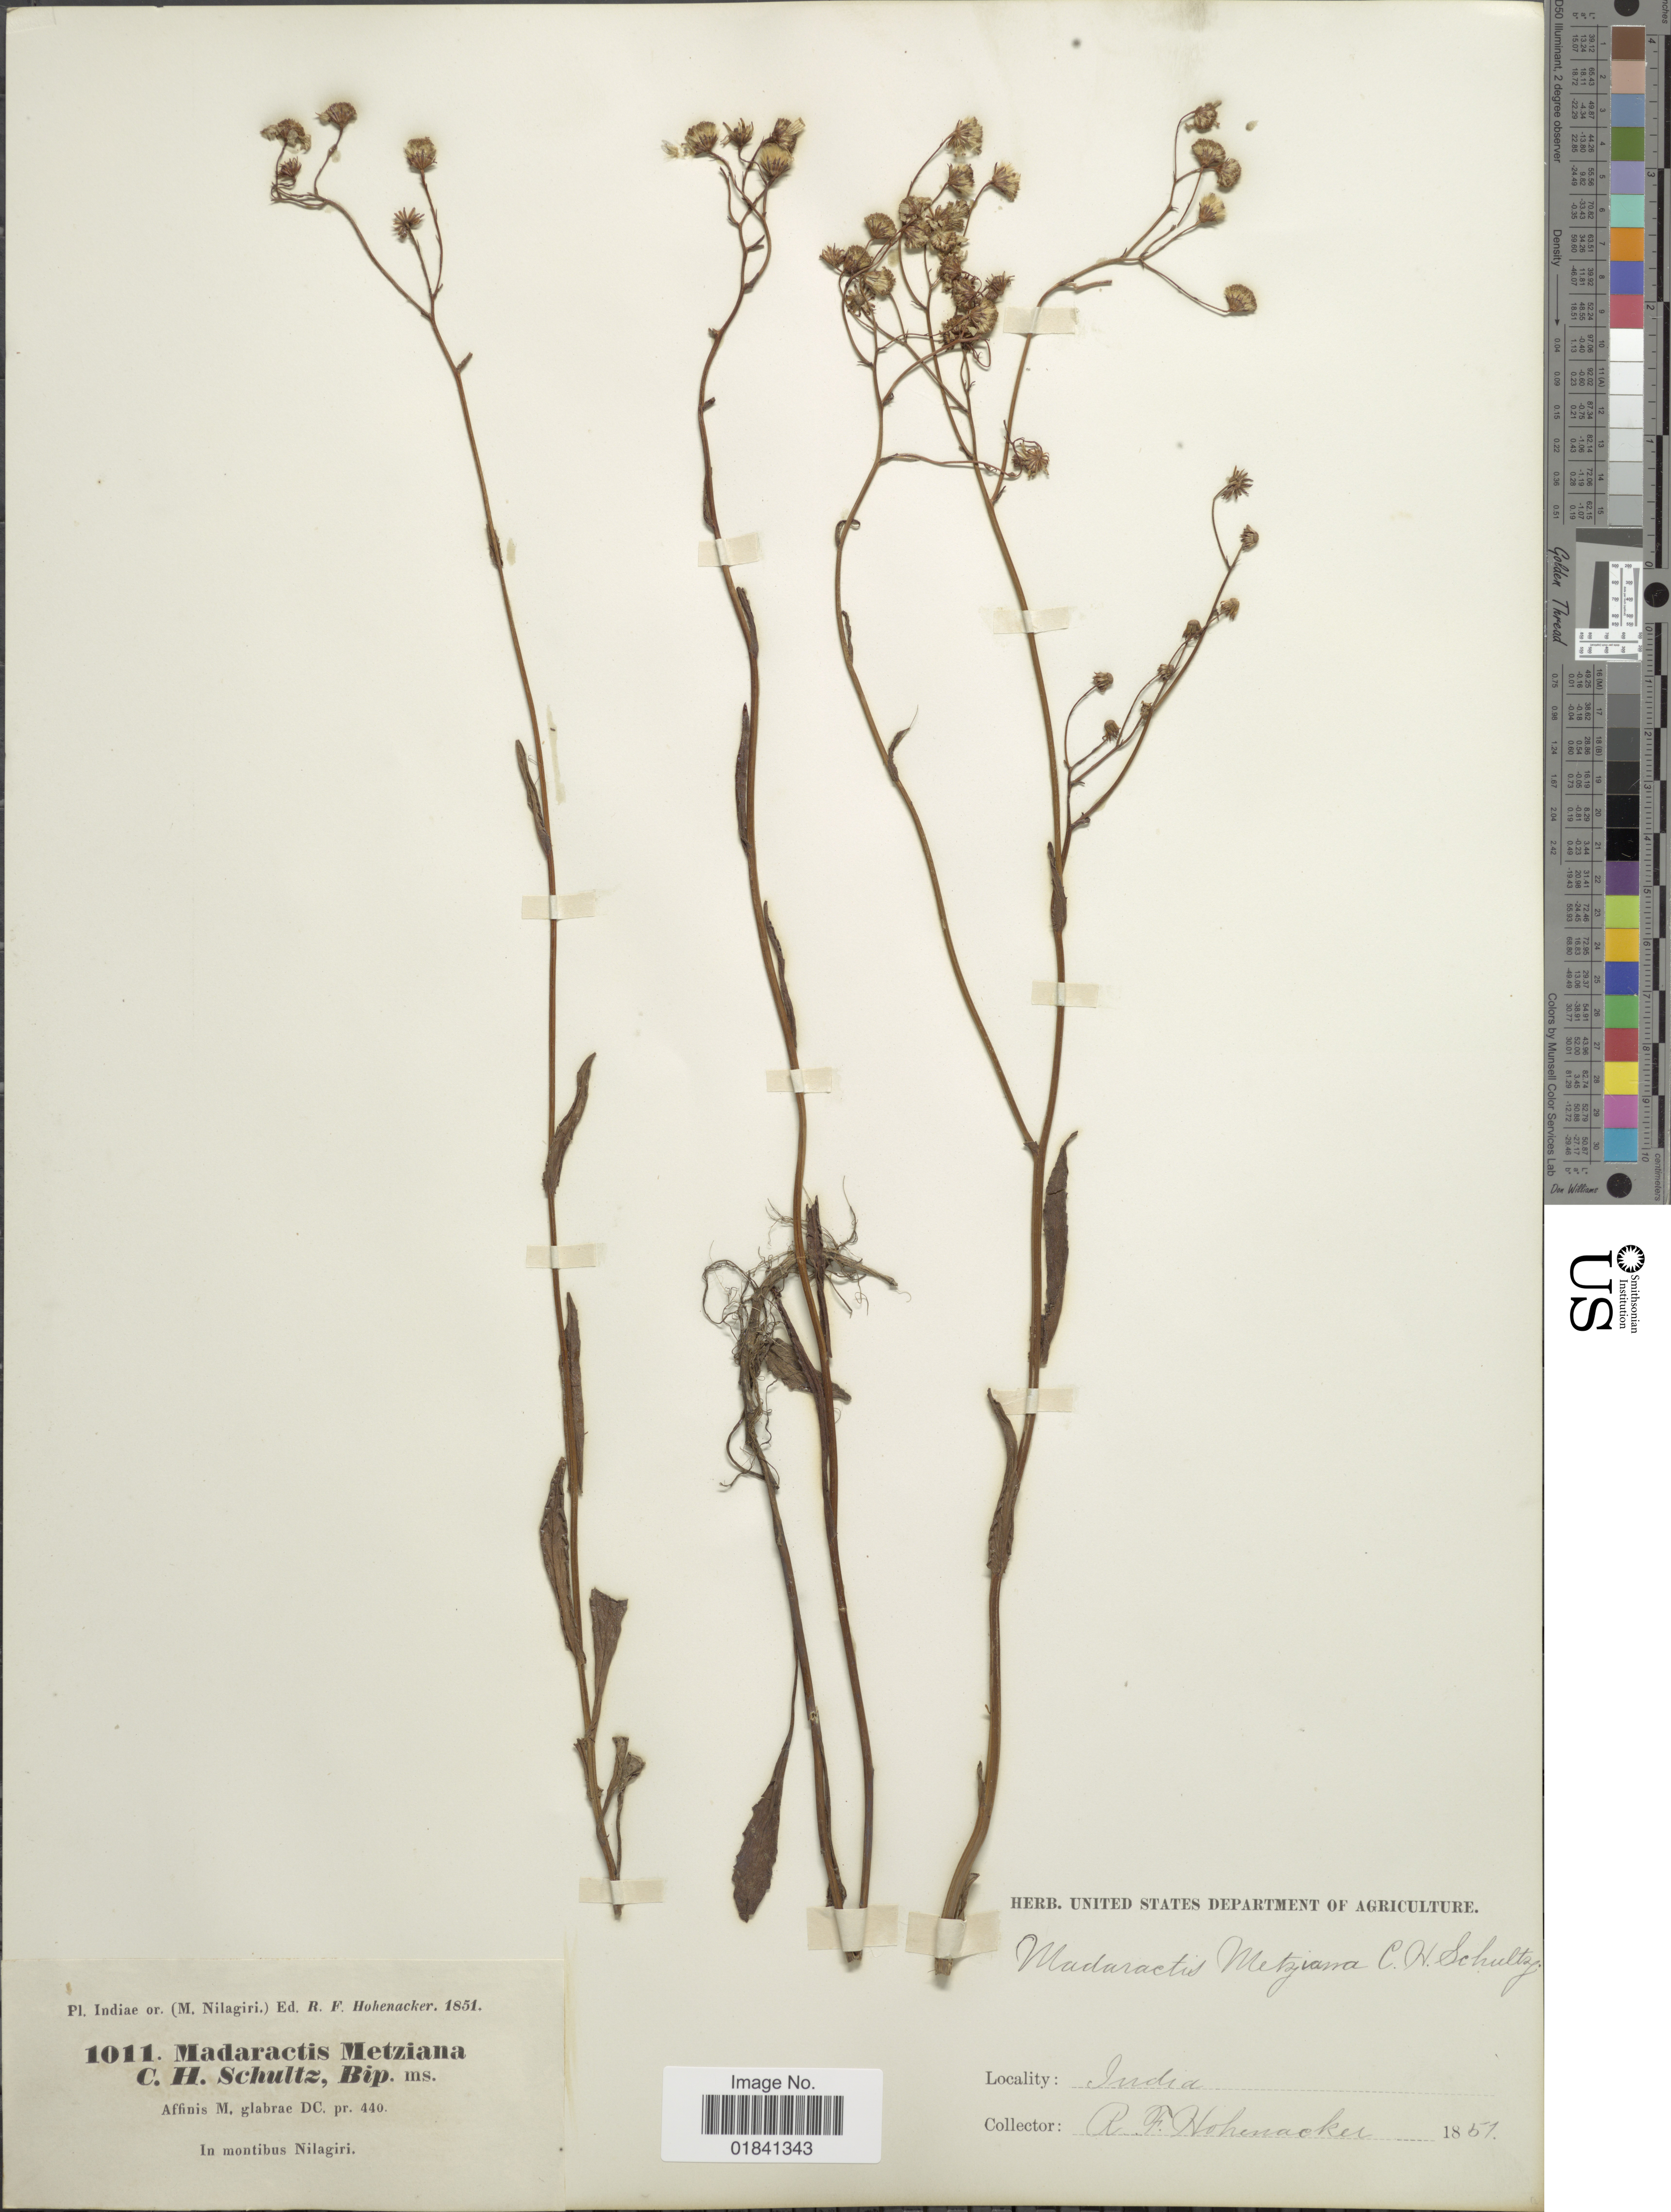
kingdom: Plantae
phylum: Tracheophyta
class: Magnoliopsida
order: Asterales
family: Asteraceae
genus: Senecio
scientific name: Senecio wightii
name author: (DC.) Benth. ex C.B. Clarke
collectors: R. F. Hohenacker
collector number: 1011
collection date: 1851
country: India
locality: (M. Nilagiri) In montibus Nilagiri